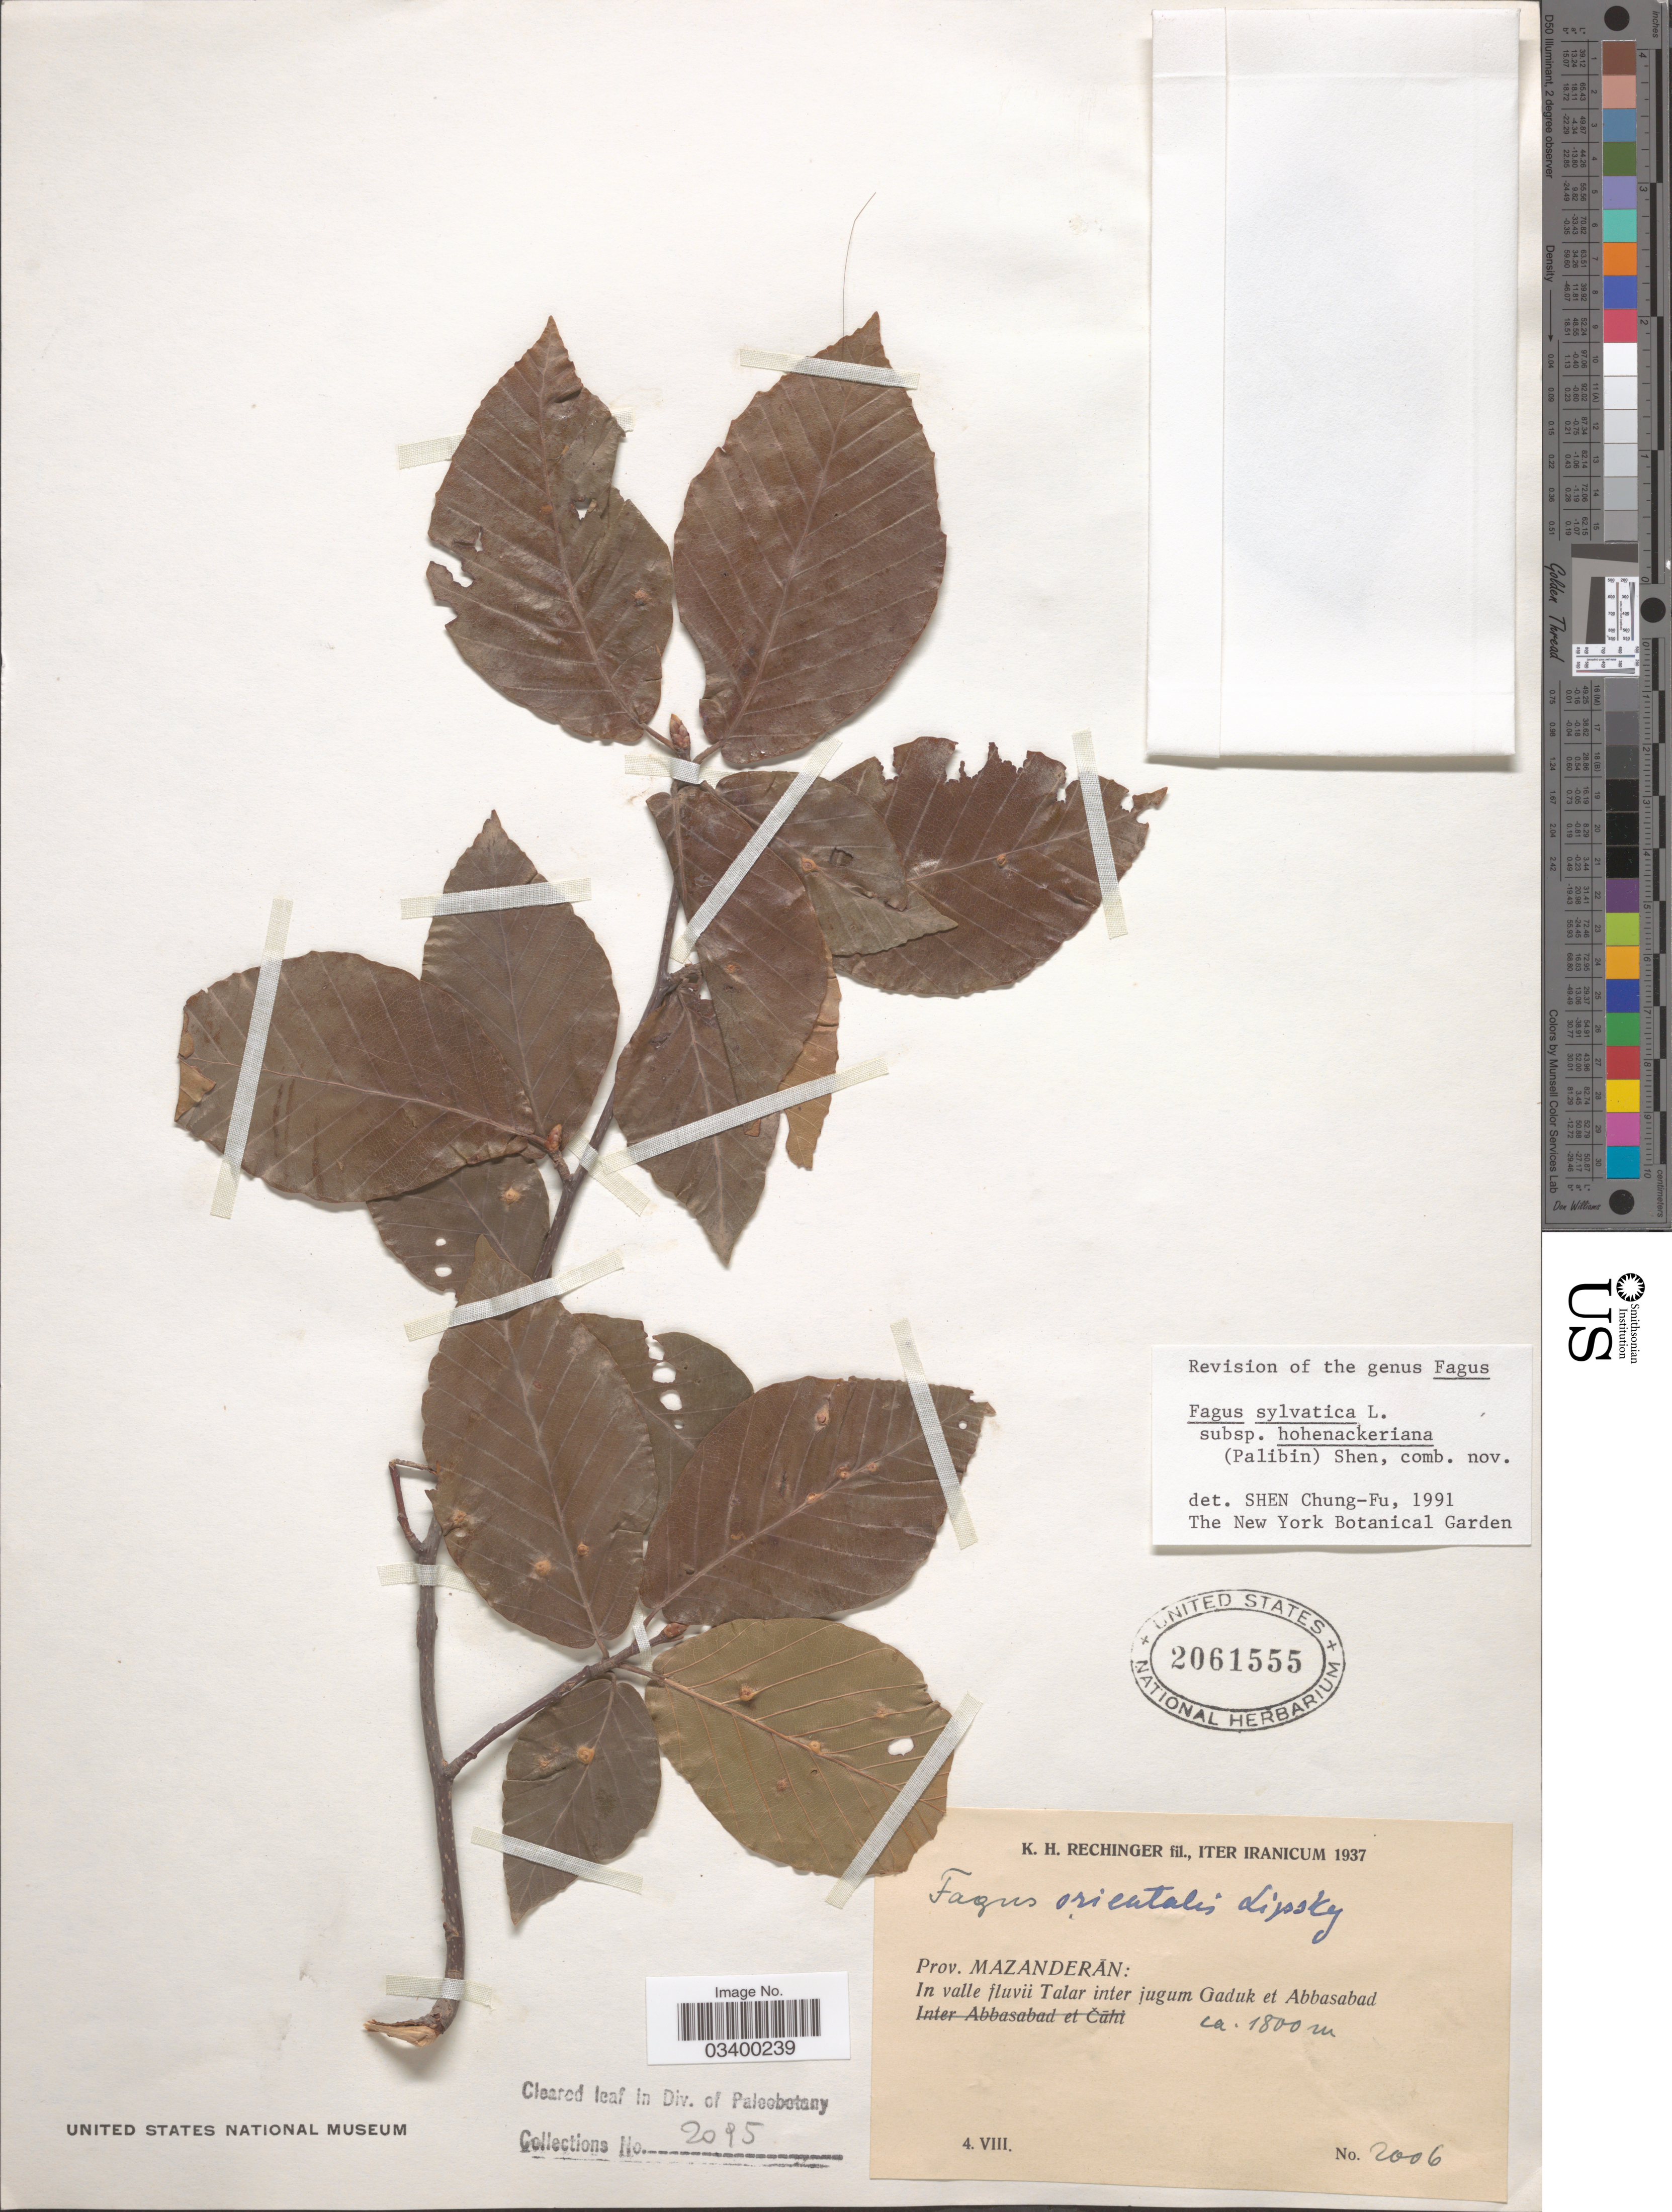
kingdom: Plantae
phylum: Tracheophyta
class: Magnoliopsida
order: Fagales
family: Fagaceae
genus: Fagus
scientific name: Fagus sylvatica var. hohenackeriana (Palib.) C.F. Shen, ined.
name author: (Palib.) C.F. Shen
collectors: K. H. Rechinger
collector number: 2006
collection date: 1937-08-04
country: Iran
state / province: Mazandaran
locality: Prov. Mazanderān: In valle fluvii Talar inter jugum Gaduk et Abbasabad.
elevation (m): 1800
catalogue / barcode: US 2061555